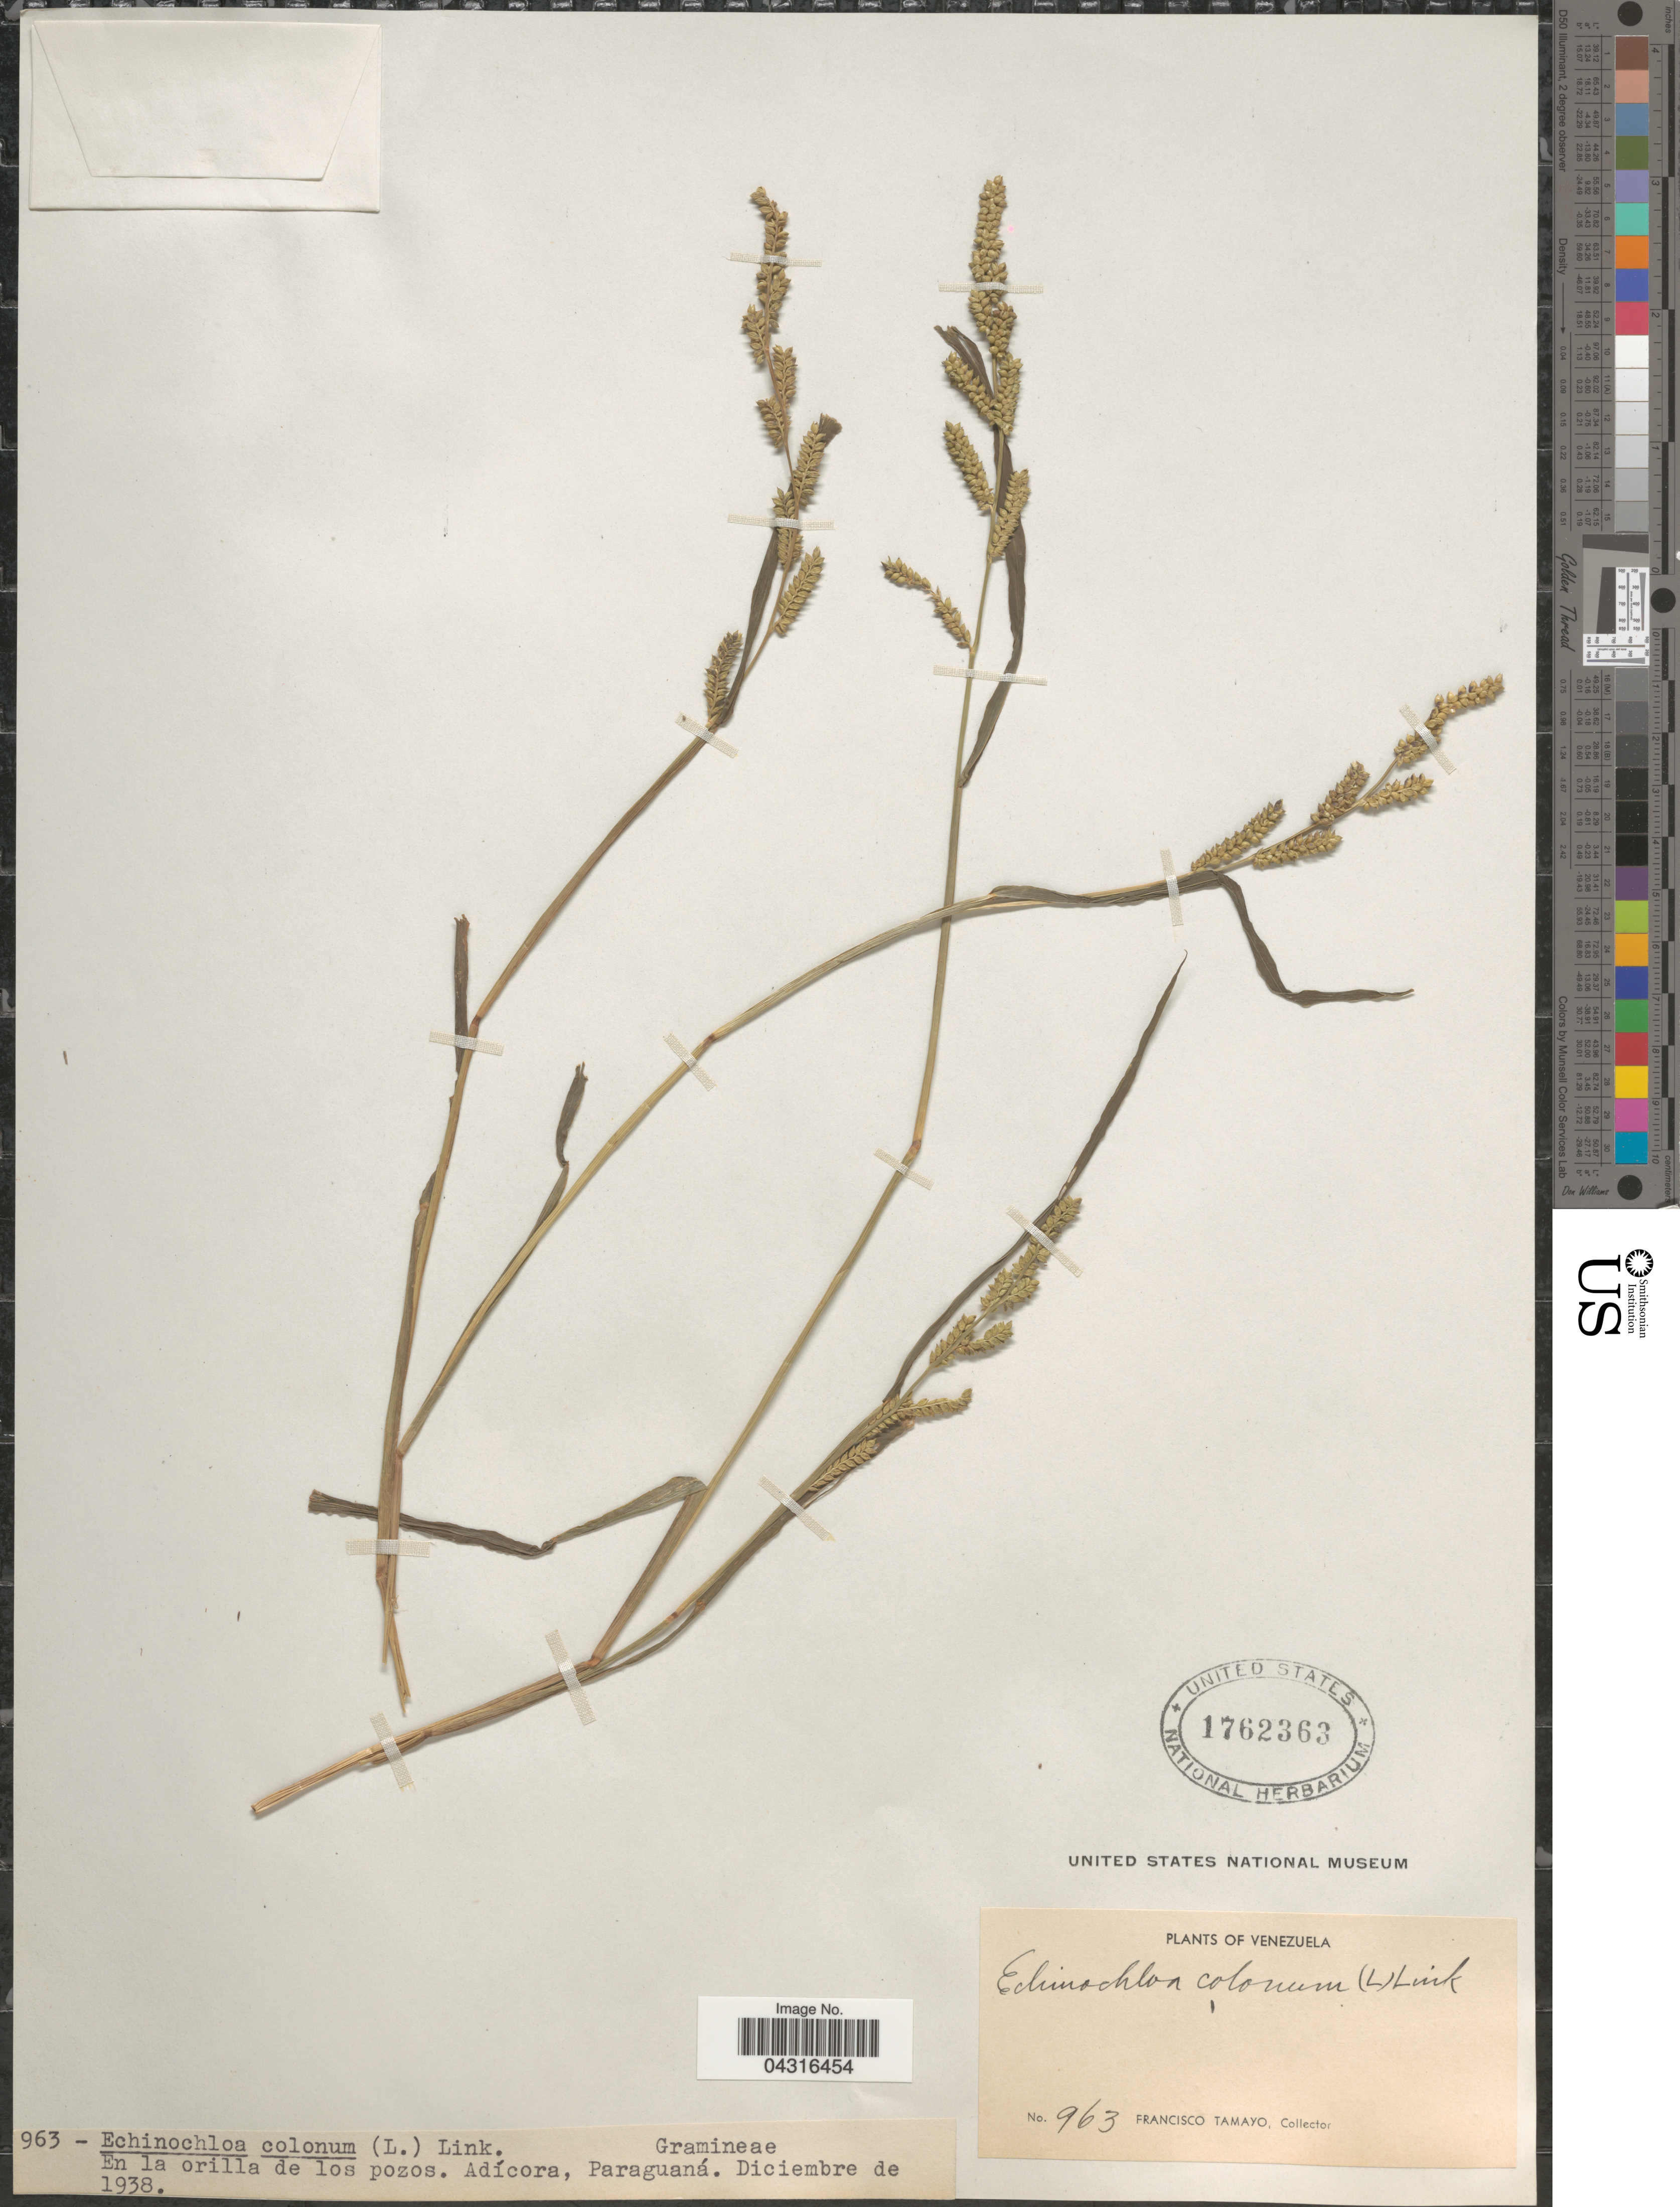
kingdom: Plantae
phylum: Tracheophyta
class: Liliopsida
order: Poales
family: Poaceae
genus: Echinochloa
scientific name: Echinochloa colona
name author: (L.) Link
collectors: F. Tamayo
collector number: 963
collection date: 1938-12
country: Venezuela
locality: En la orilla de los pozos. Adícora, Paraguaná.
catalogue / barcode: US 1762363